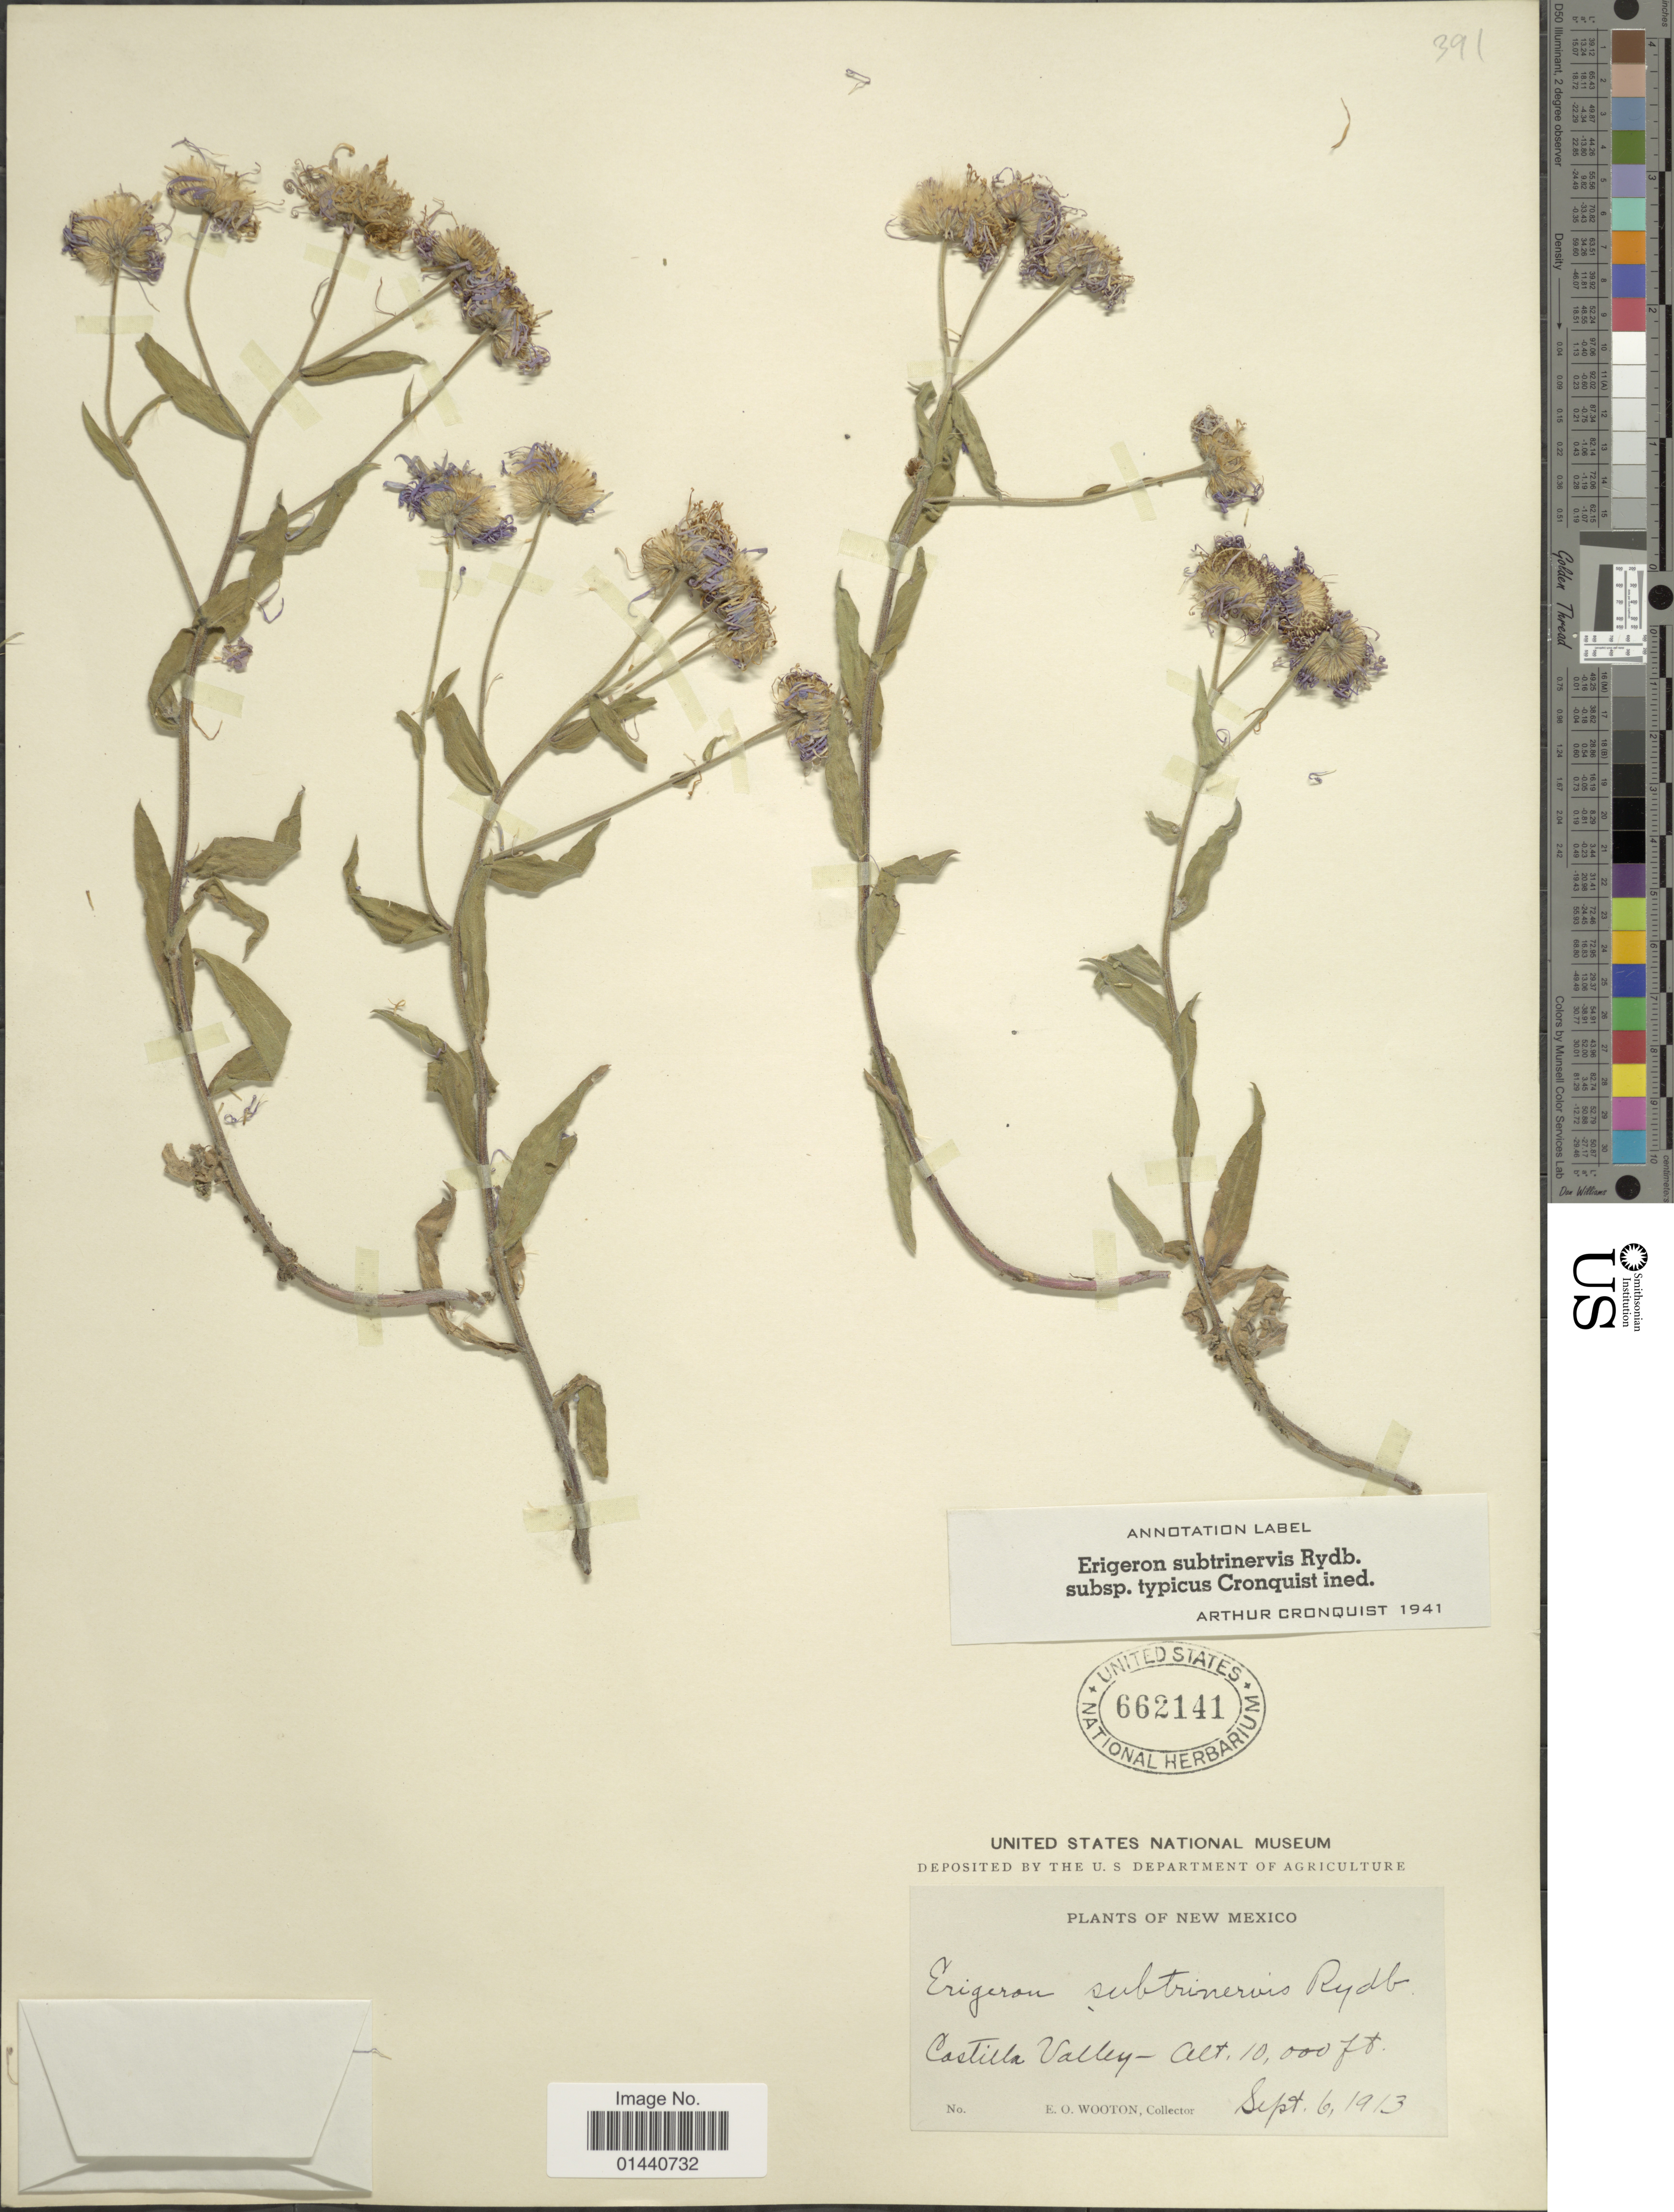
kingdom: Plantae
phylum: Tracheophyta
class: Magnoliopsida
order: Asterales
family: Asteraceae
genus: Erigeron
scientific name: Erigeron subtrinervis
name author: Rydb. ex Porter & Britton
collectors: E. O. Wooton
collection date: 1913-09-06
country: United States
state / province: New Mexico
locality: Castilla Valley.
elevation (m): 3048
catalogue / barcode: US 662141